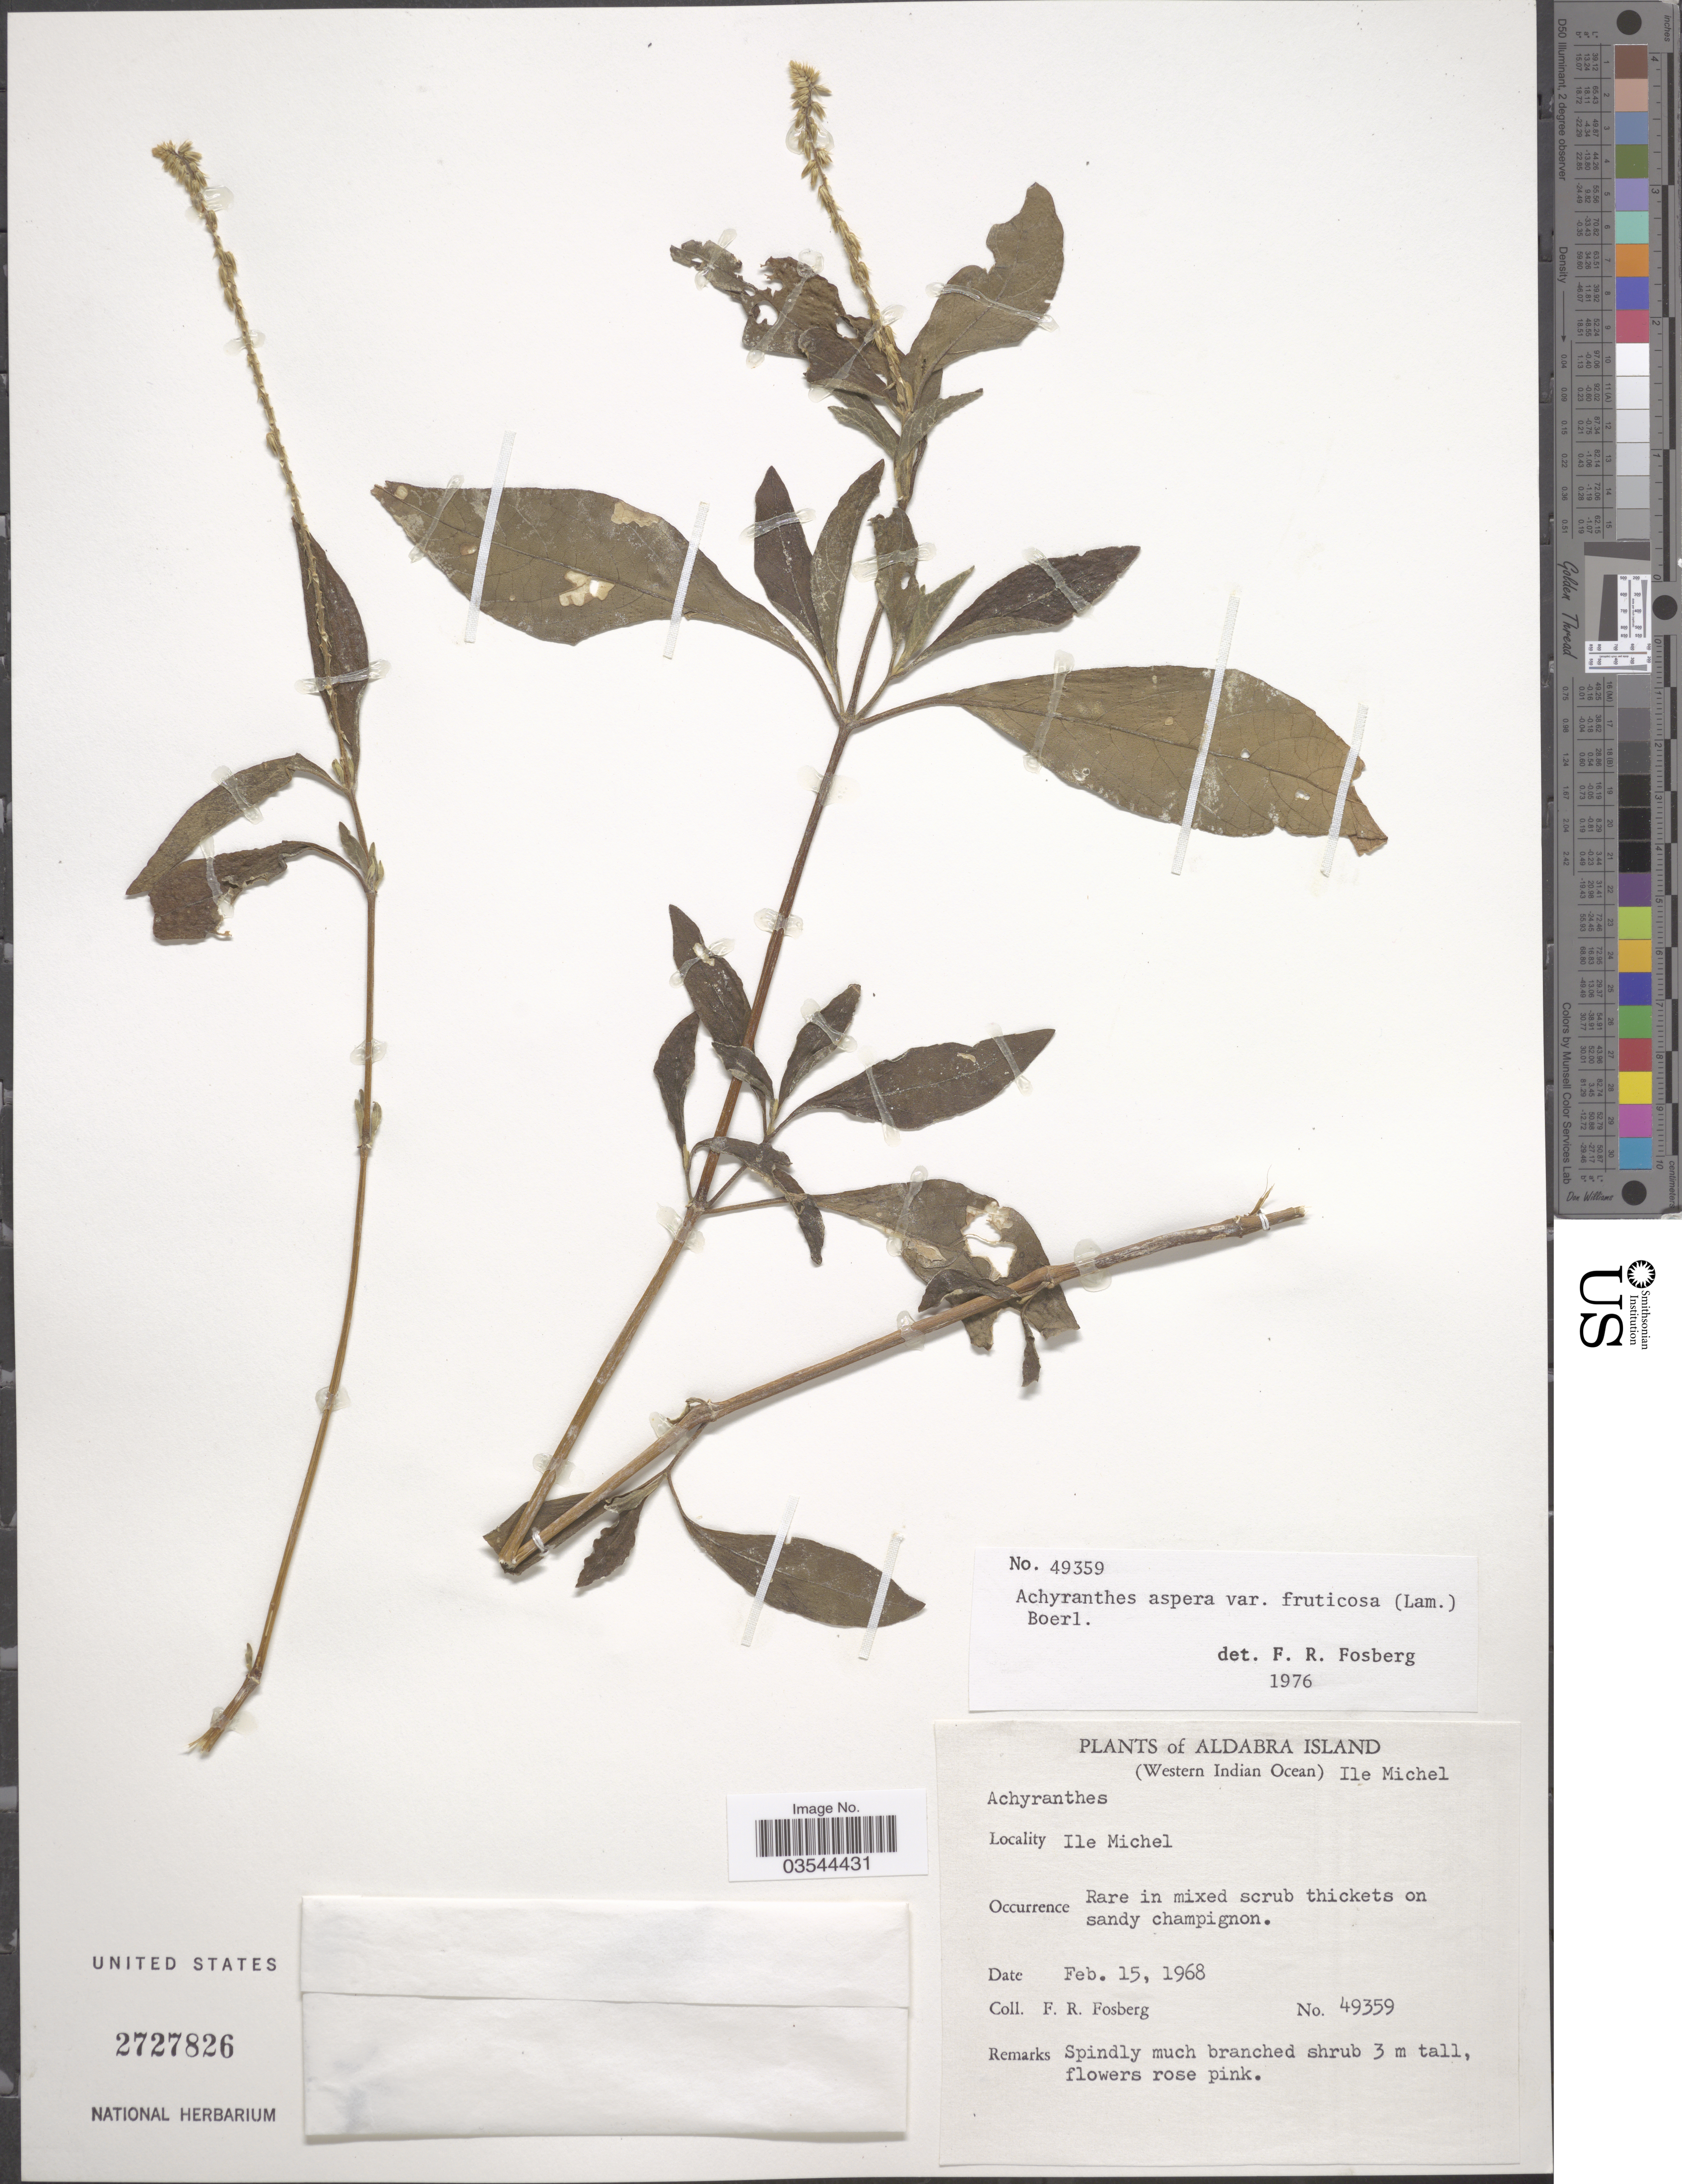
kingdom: Plantae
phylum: Tracheophyta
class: Magnoliopsida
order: Caryophyllales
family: Amaranthaceae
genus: Achyranthes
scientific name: Achyranthes aspera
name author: L.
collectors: F. R. Fosberg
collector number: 49359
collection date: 1968-02-15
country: Seychelles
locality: Aldabra Island. (Western Indian Ocean) Ile Michel. Ile Michel.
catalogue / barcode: US 2727826